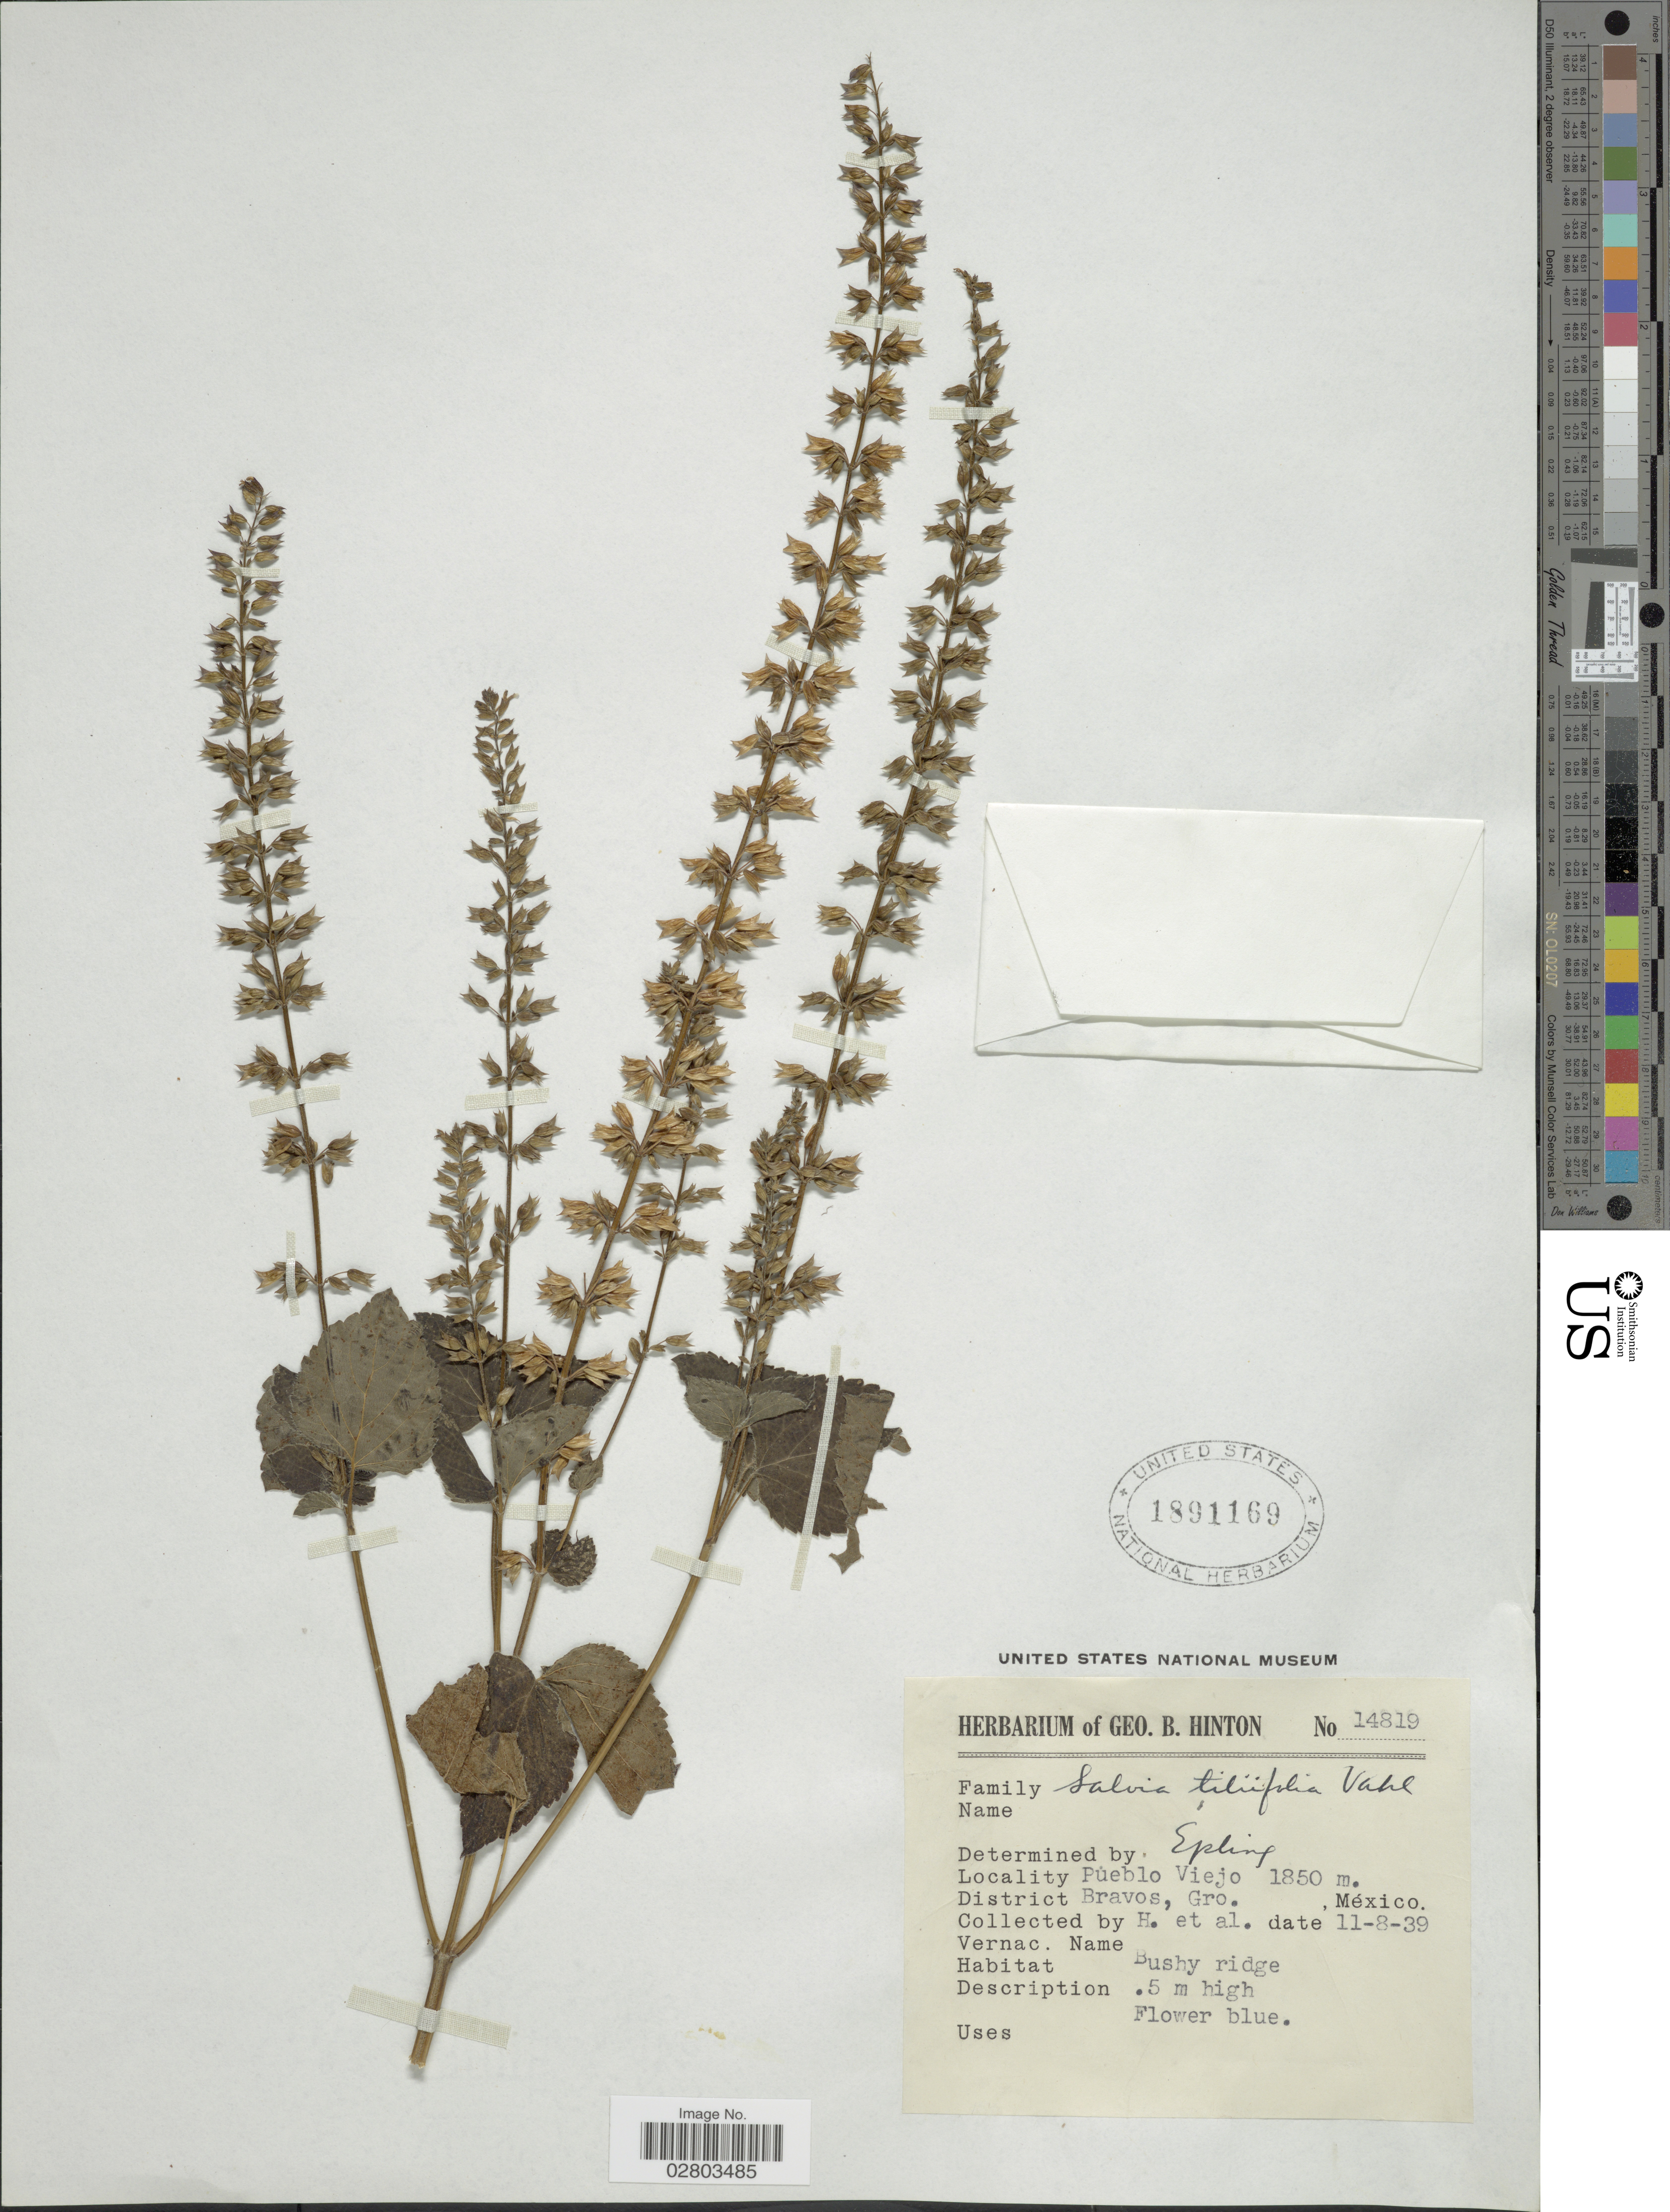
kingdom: Plantae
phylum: Tracheophyta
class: Magnoliopsida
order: Lamiales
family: Lamiaceae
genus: Salvia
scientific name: Salvia tiliifolia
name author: Vahl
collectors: G. B. Hinton & et al.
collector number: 14819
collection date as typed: Transcribed d/m/y: 11/8/39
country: Mexico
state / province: Guerrero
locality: Pueblo Viejo, District Bravos, Gro.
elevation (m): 1850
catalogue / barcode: US 1891169